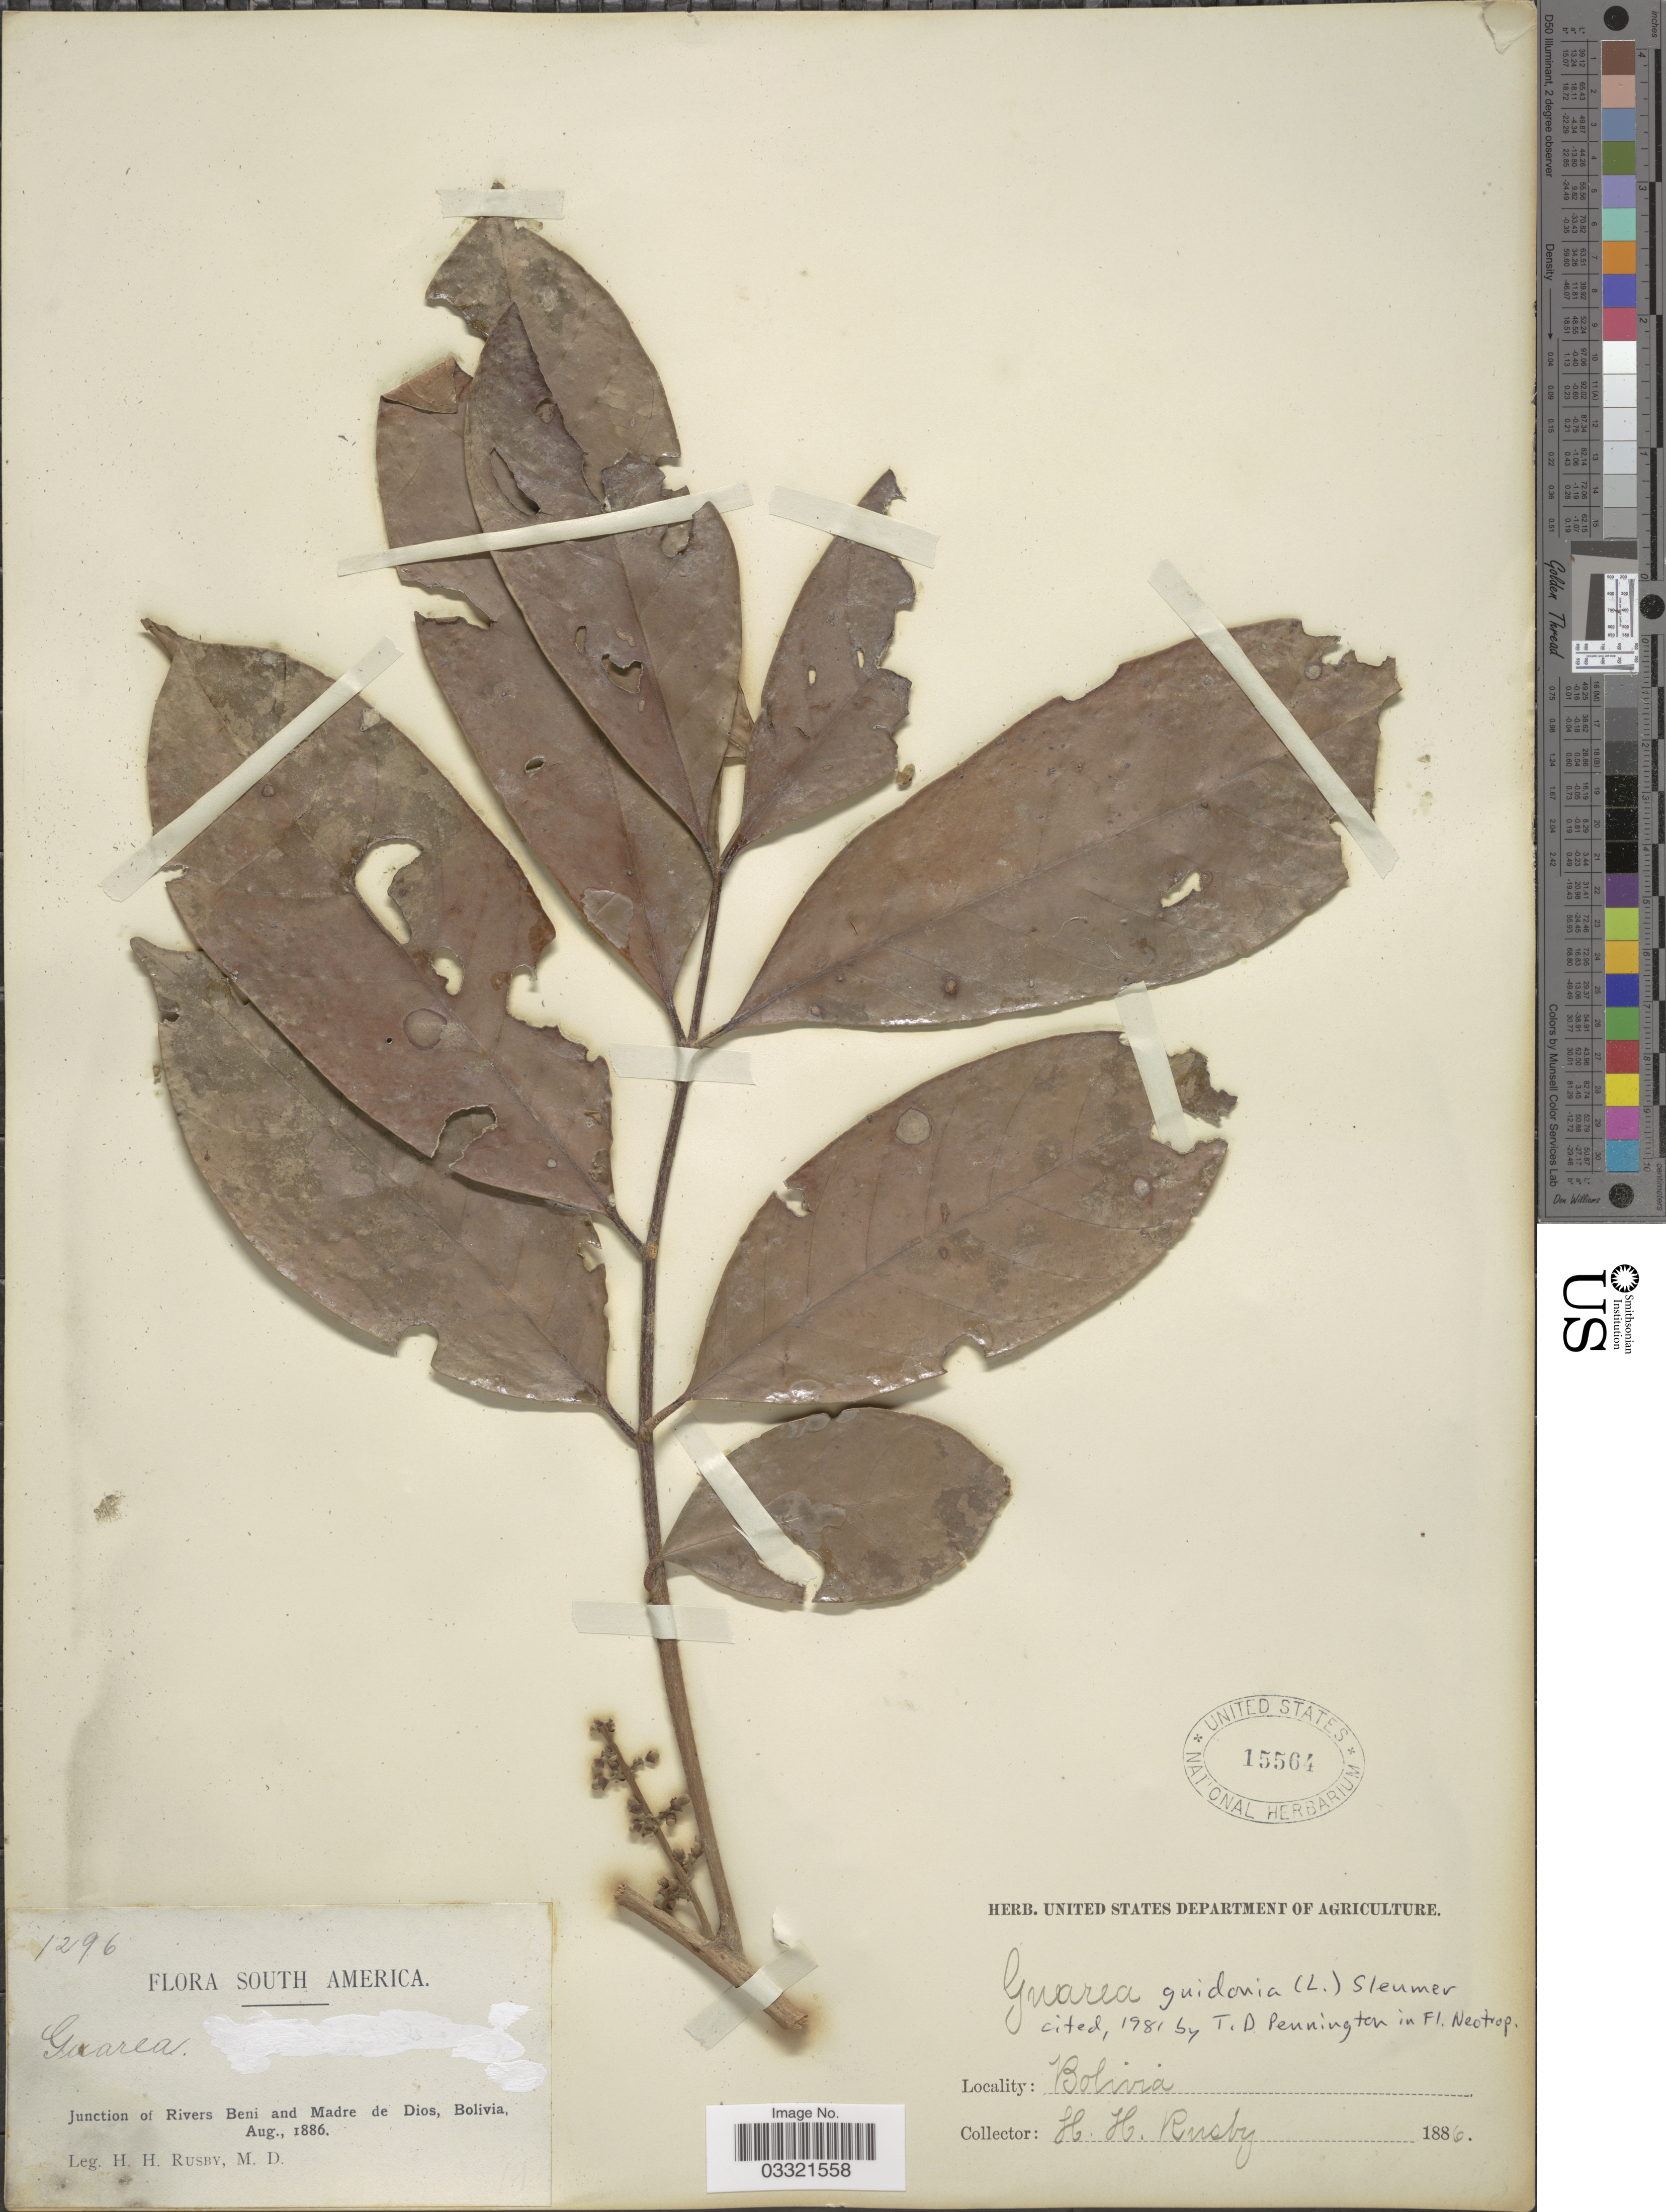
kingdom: Plantae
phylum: Tracheophyta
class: Magnoliopsida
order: Sapindales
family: Meliaceae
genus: Guarea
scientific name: Guarea guidonia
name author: (L.) Sleumer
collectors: H. H. Rusby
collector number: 1296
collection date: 1886-08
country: Bolivia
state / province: Beni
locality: Junction of Rivers Beni and Madre de Dios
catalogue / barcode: US 15564